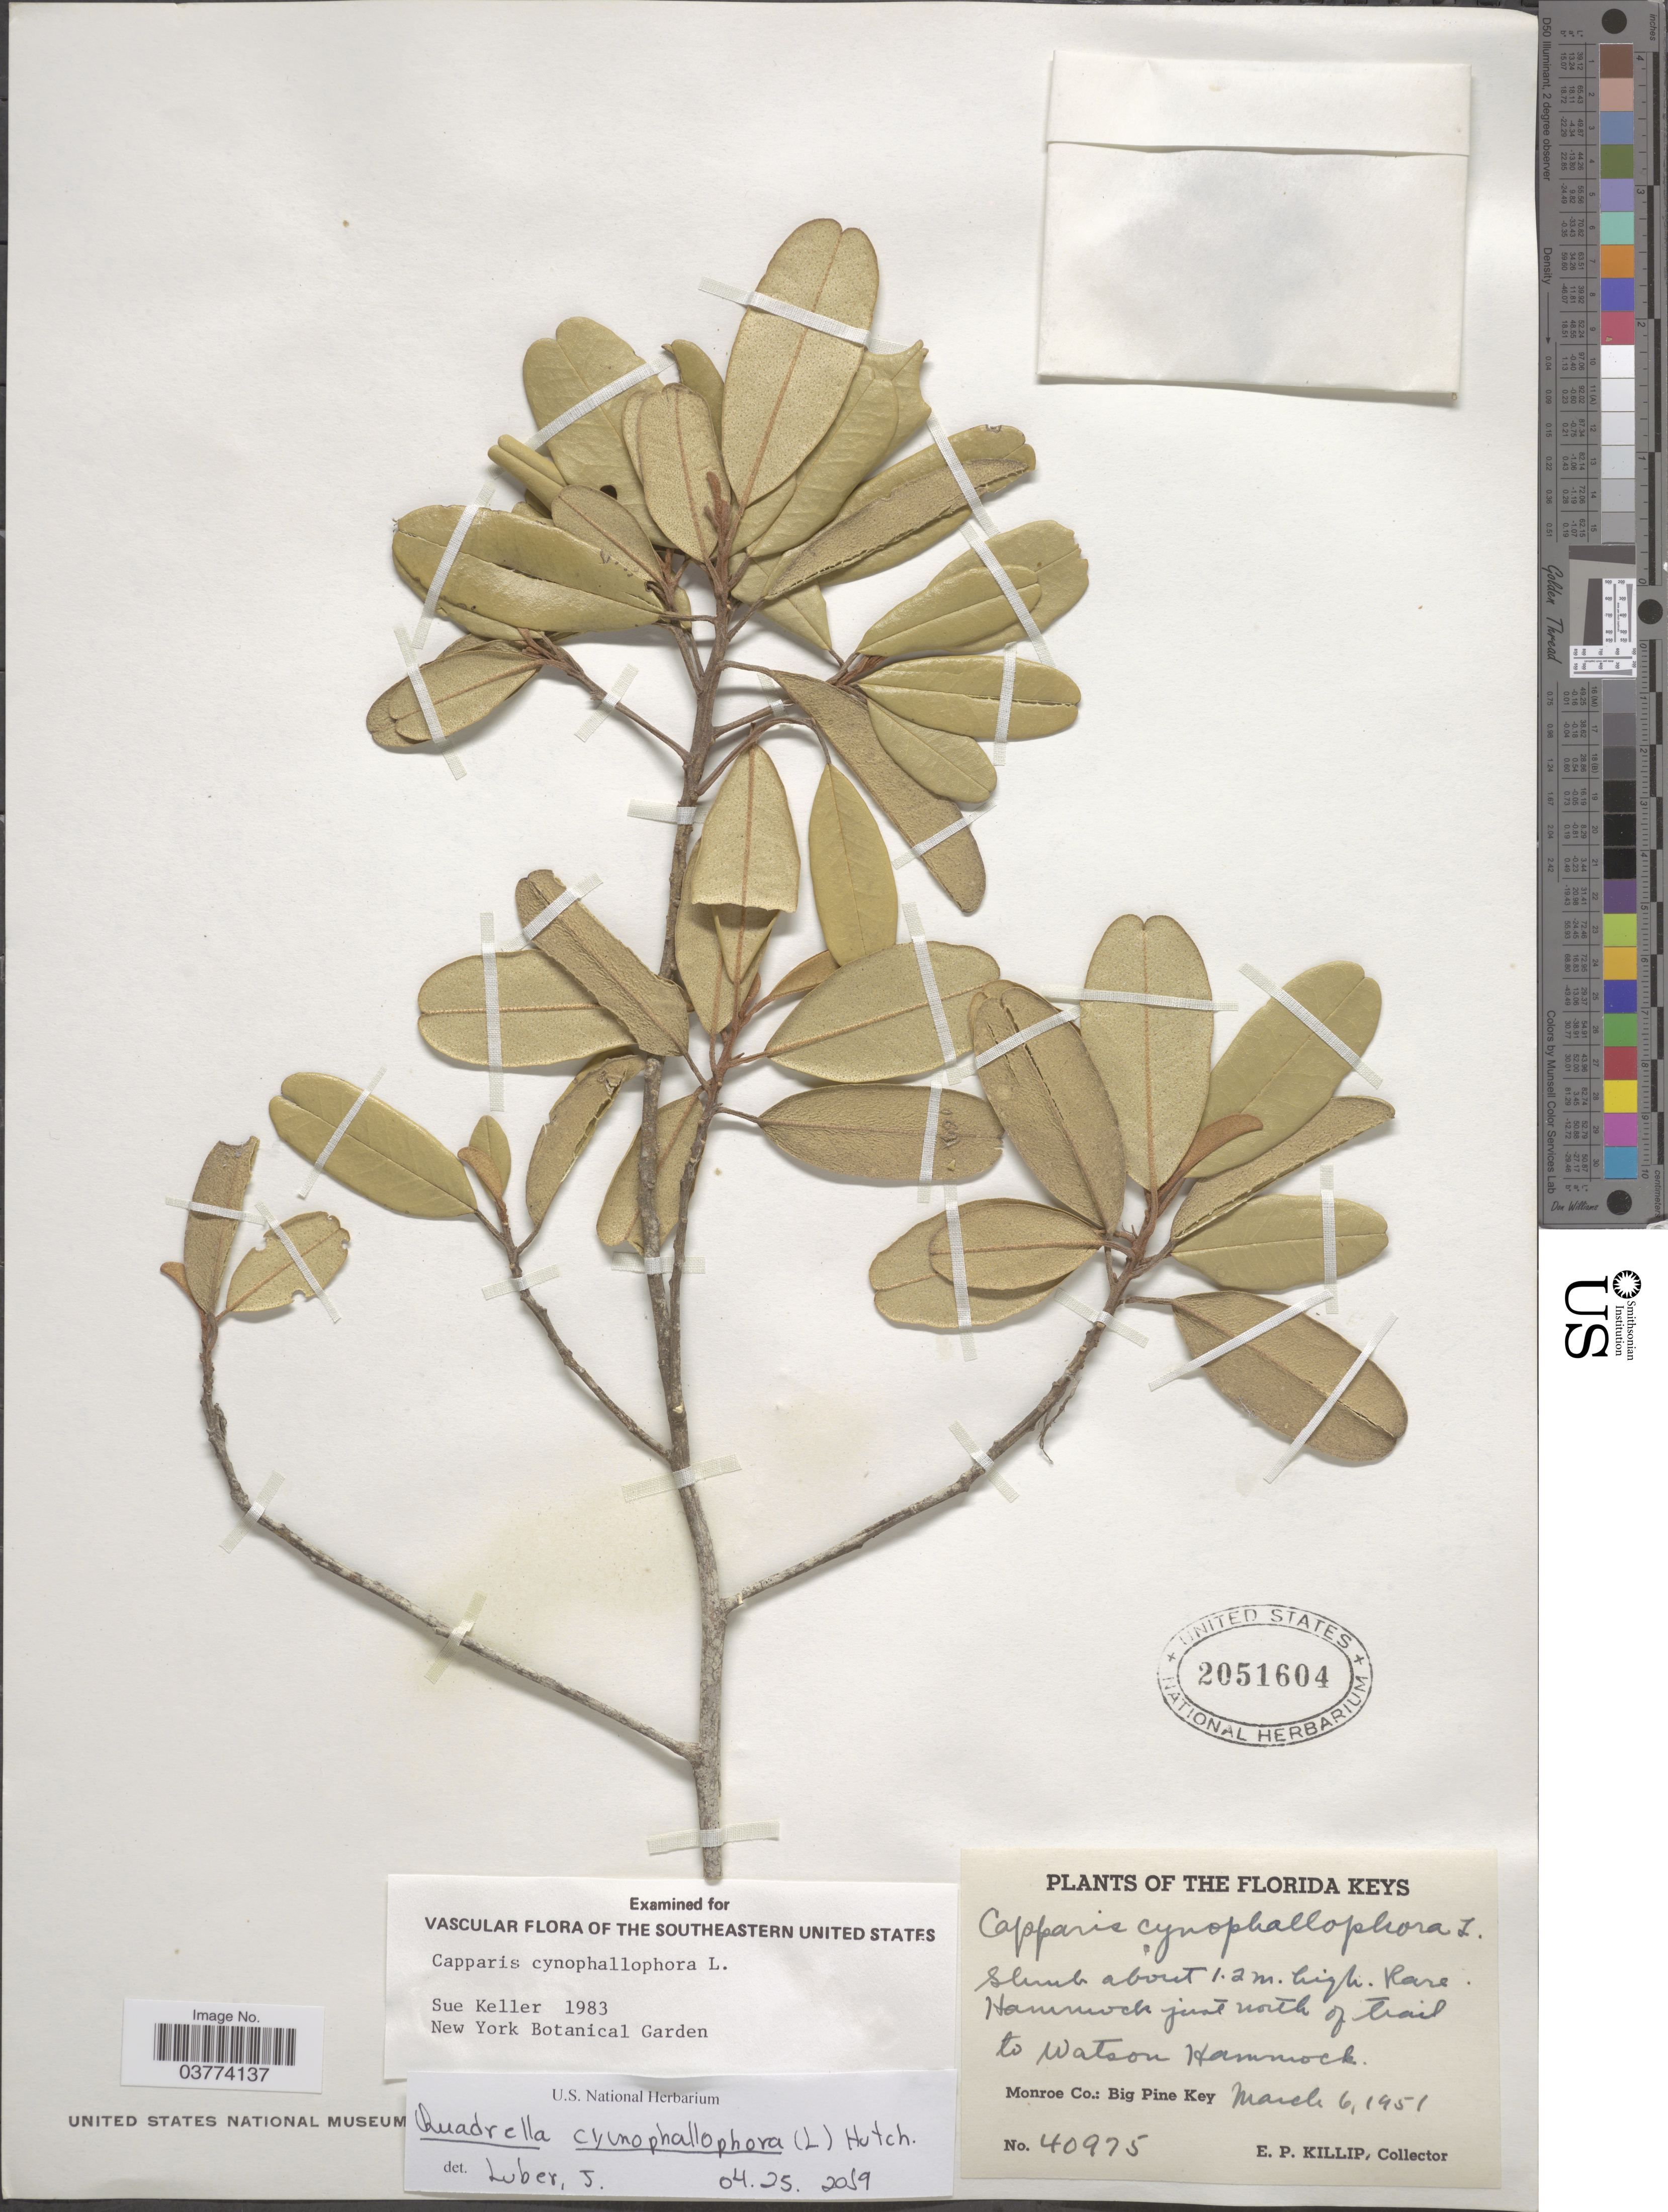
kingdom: Plantae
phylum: Tracheophyta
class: Magnoliopsida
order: Brassicales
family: Capparaceae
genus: Quadrella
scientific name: Quadrella cynophallophora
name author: (L.) Hutch.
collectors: E. P. Killip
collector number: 40975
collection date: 1951-03-06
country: United States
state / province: Florida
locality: The Florida Keys. Hammock just north of trail to Watson Hammock. Monroe Co.: Big Pine Key.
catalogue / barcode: US 2051604